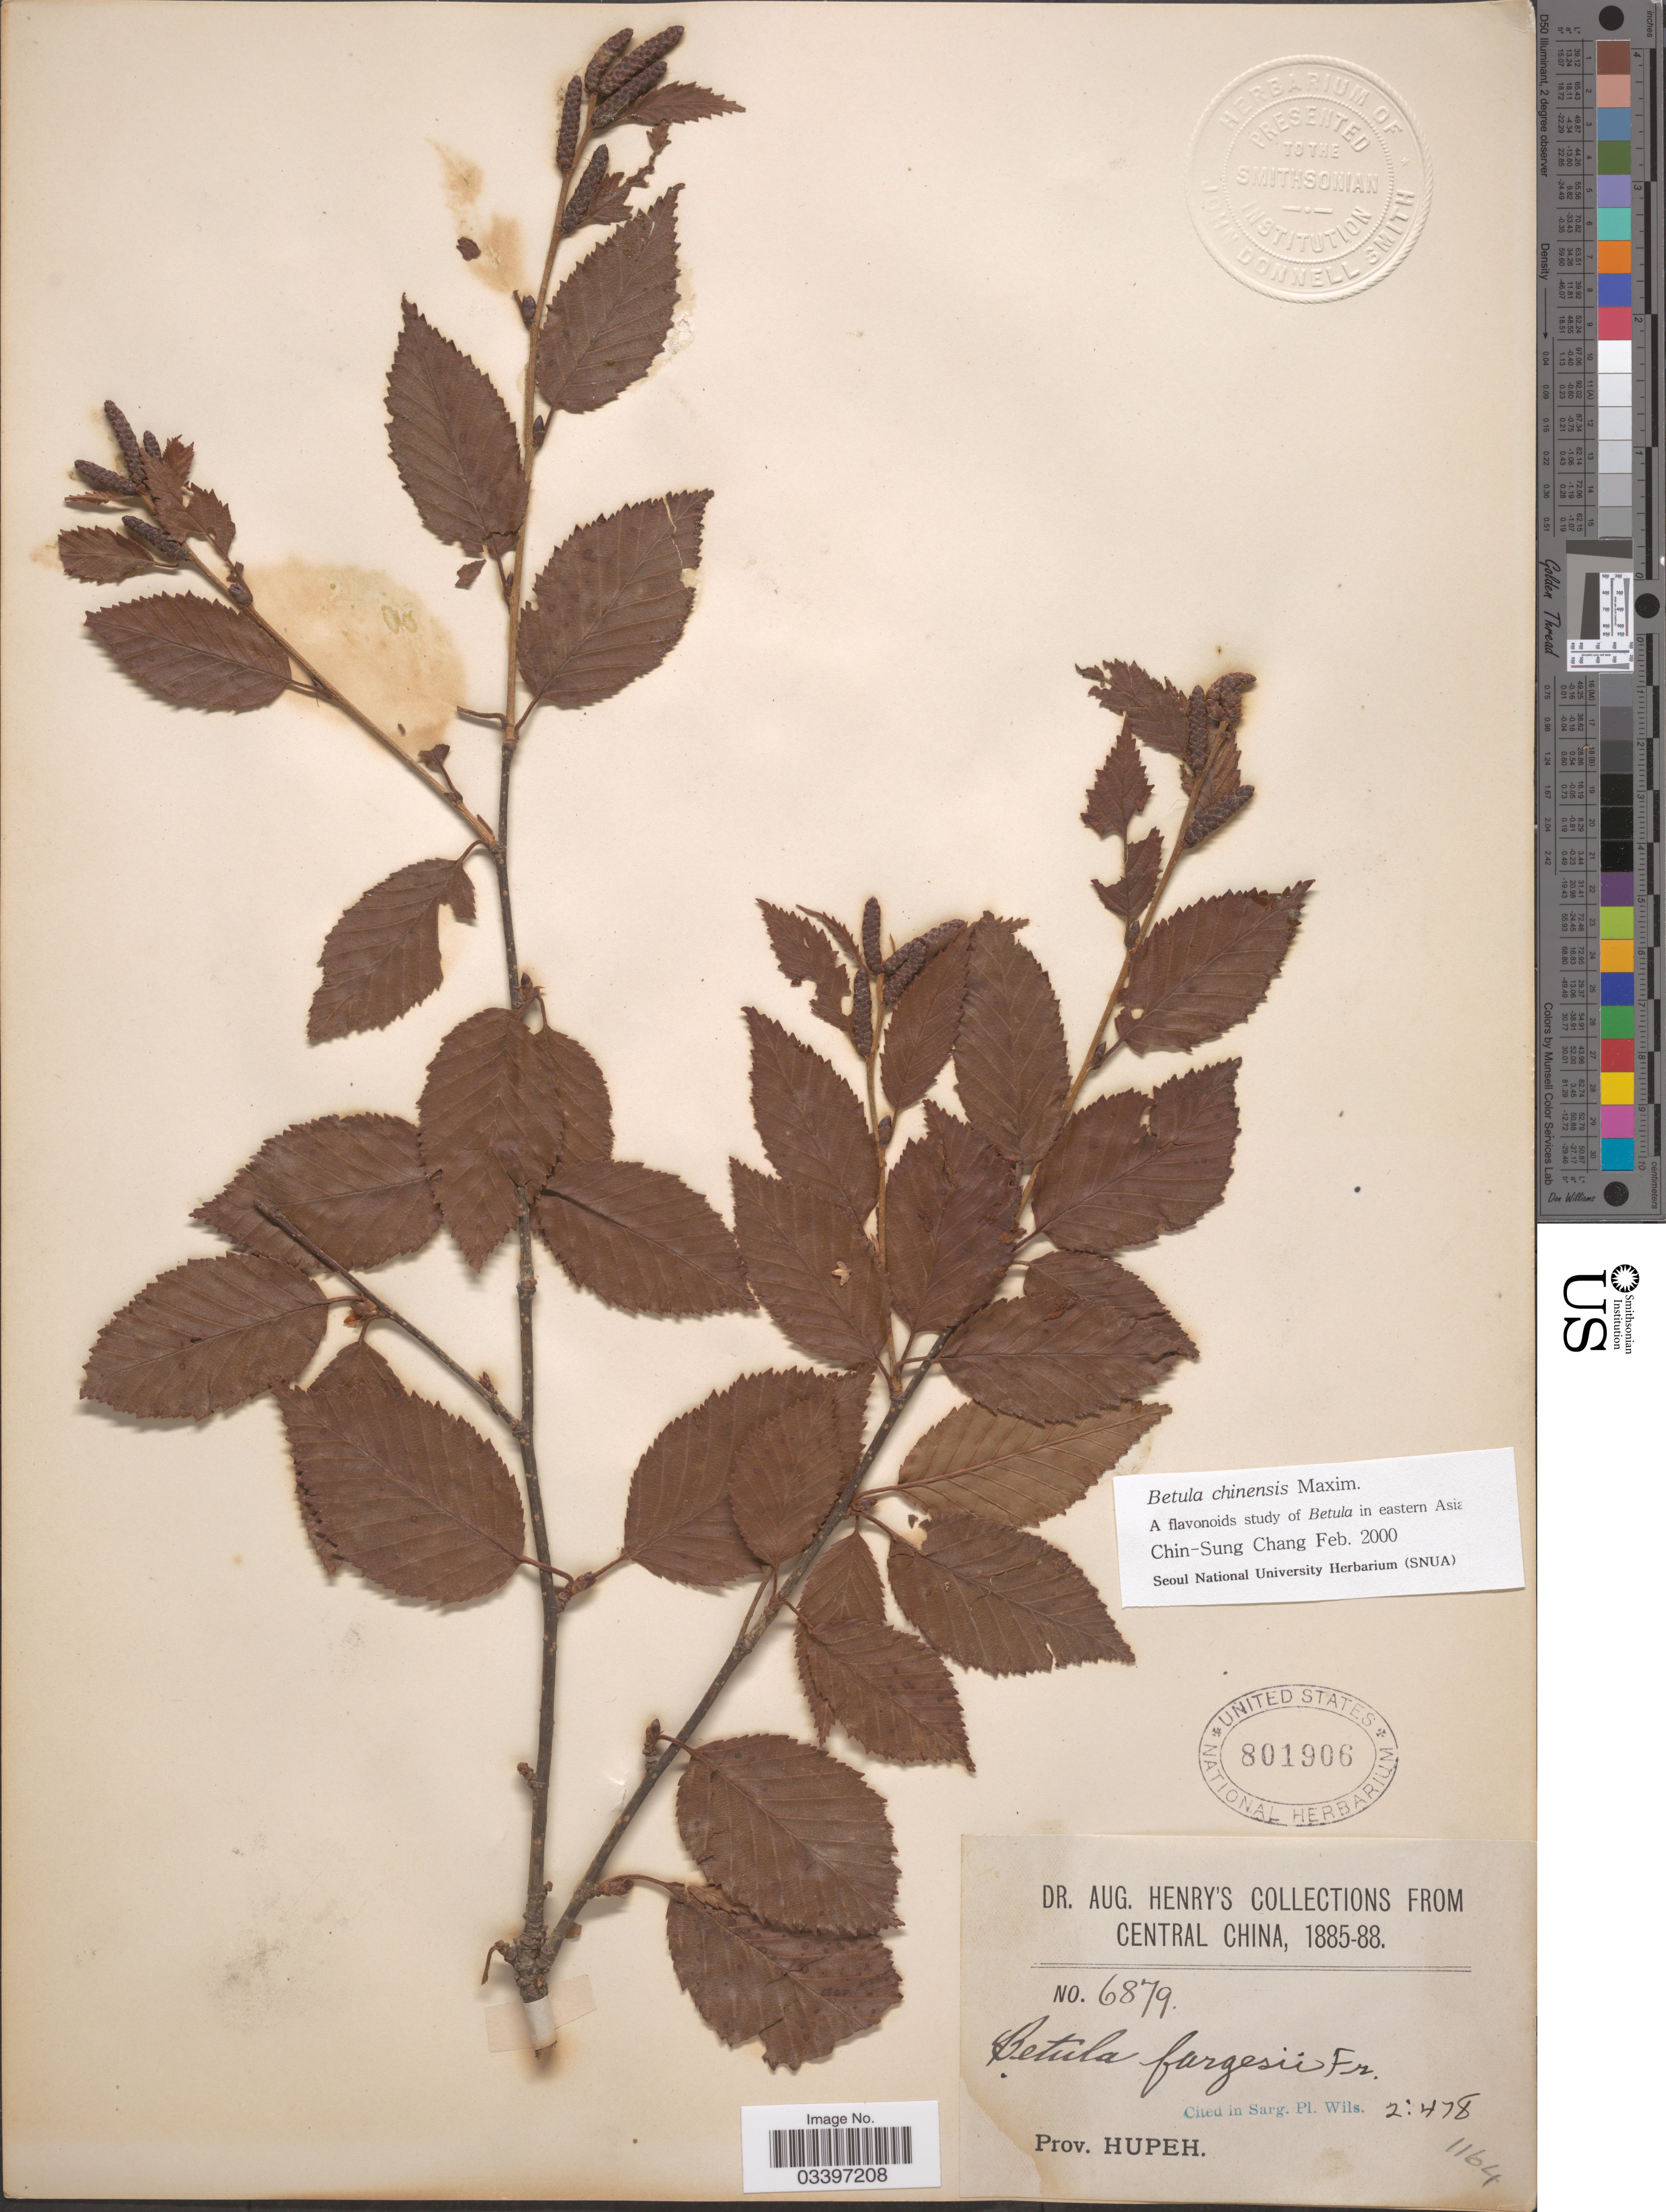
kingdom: Plantae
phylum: Tracheophyta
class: Magnoliopsida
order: Fagales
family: Betulaceae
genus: Betula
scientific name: Betula chinensis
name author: Maxim.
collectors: A. Henry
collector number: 6879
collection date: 1885/1888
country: China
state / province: Hubei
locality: Central China. Prov. Hupeh.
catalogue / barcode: US 801906